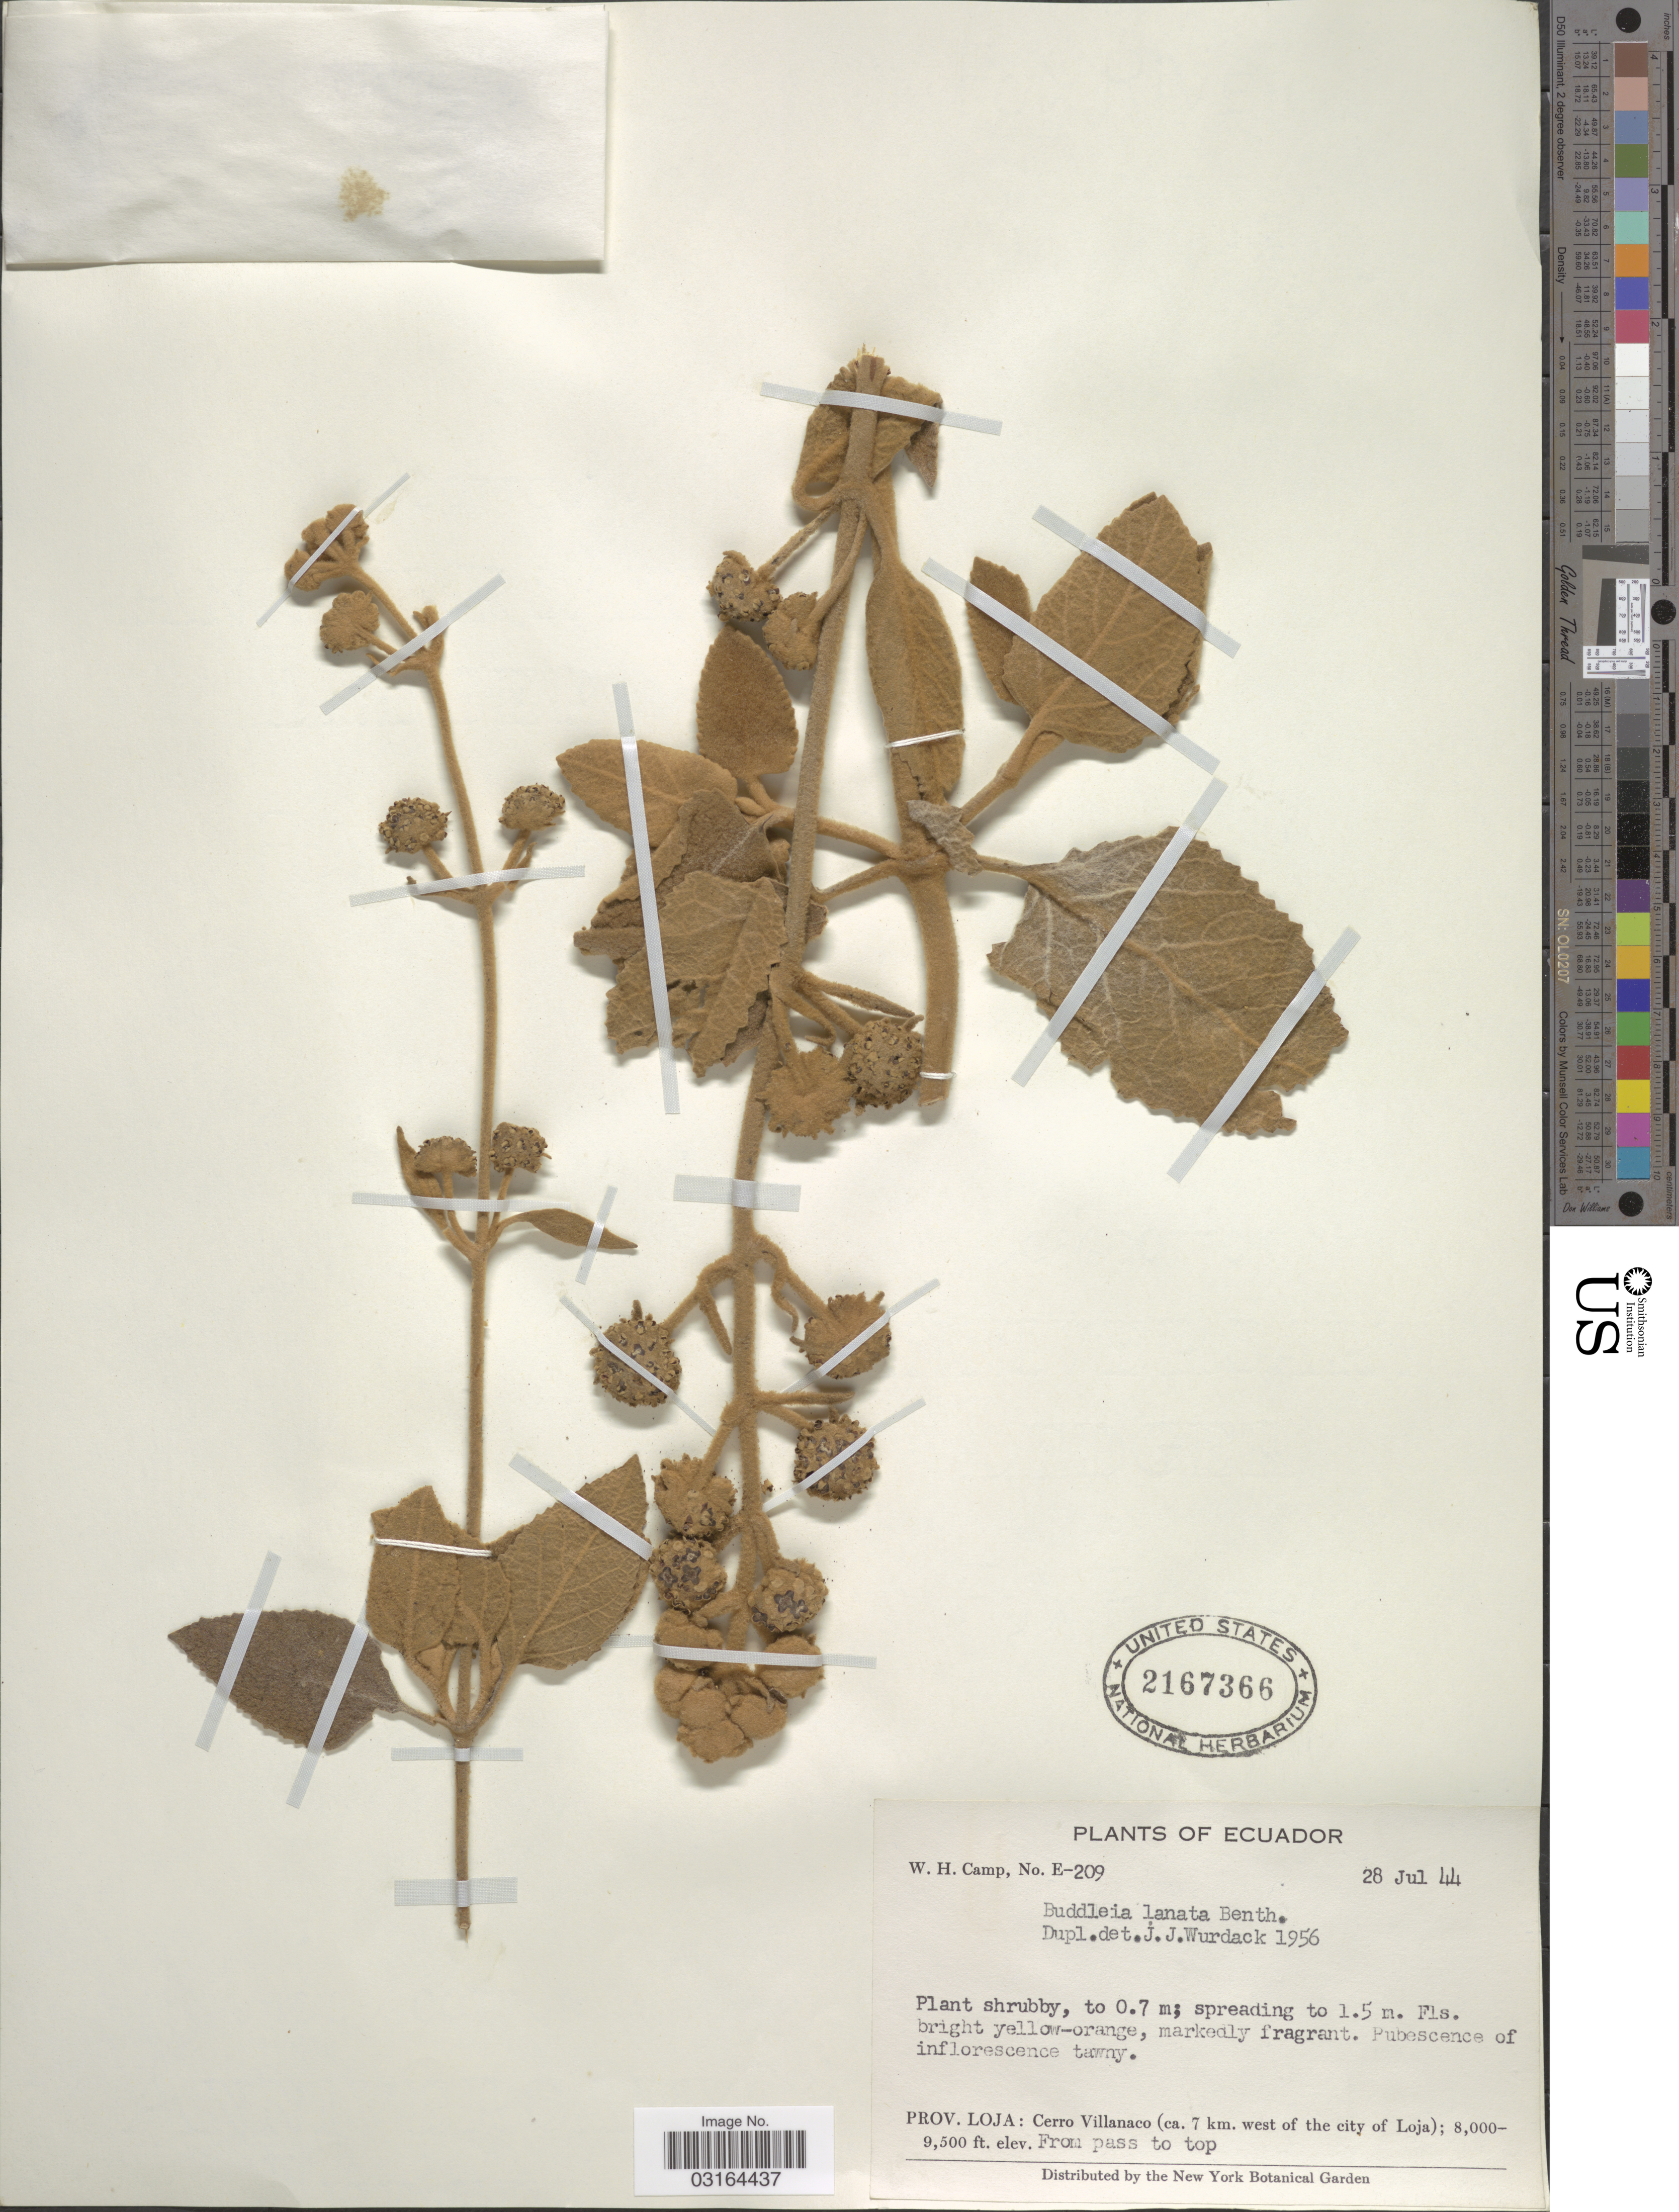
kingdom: Plantae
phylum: Tracheophyta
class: Magnoliopsida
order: Lamiales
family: Scrophulariaceae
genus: Buddleja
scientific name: Buddleja lanata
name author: Benth.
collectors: W. H. Camp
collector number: E-209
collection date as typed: Transcribed d/m/y: 28/7/44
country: Ecuador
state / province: Loja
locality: Prov. Loja: Cerro Villanaco (ca. 7 km. west of the city of Loja). From pass to top.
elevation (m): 2438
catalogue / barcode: US 2167366